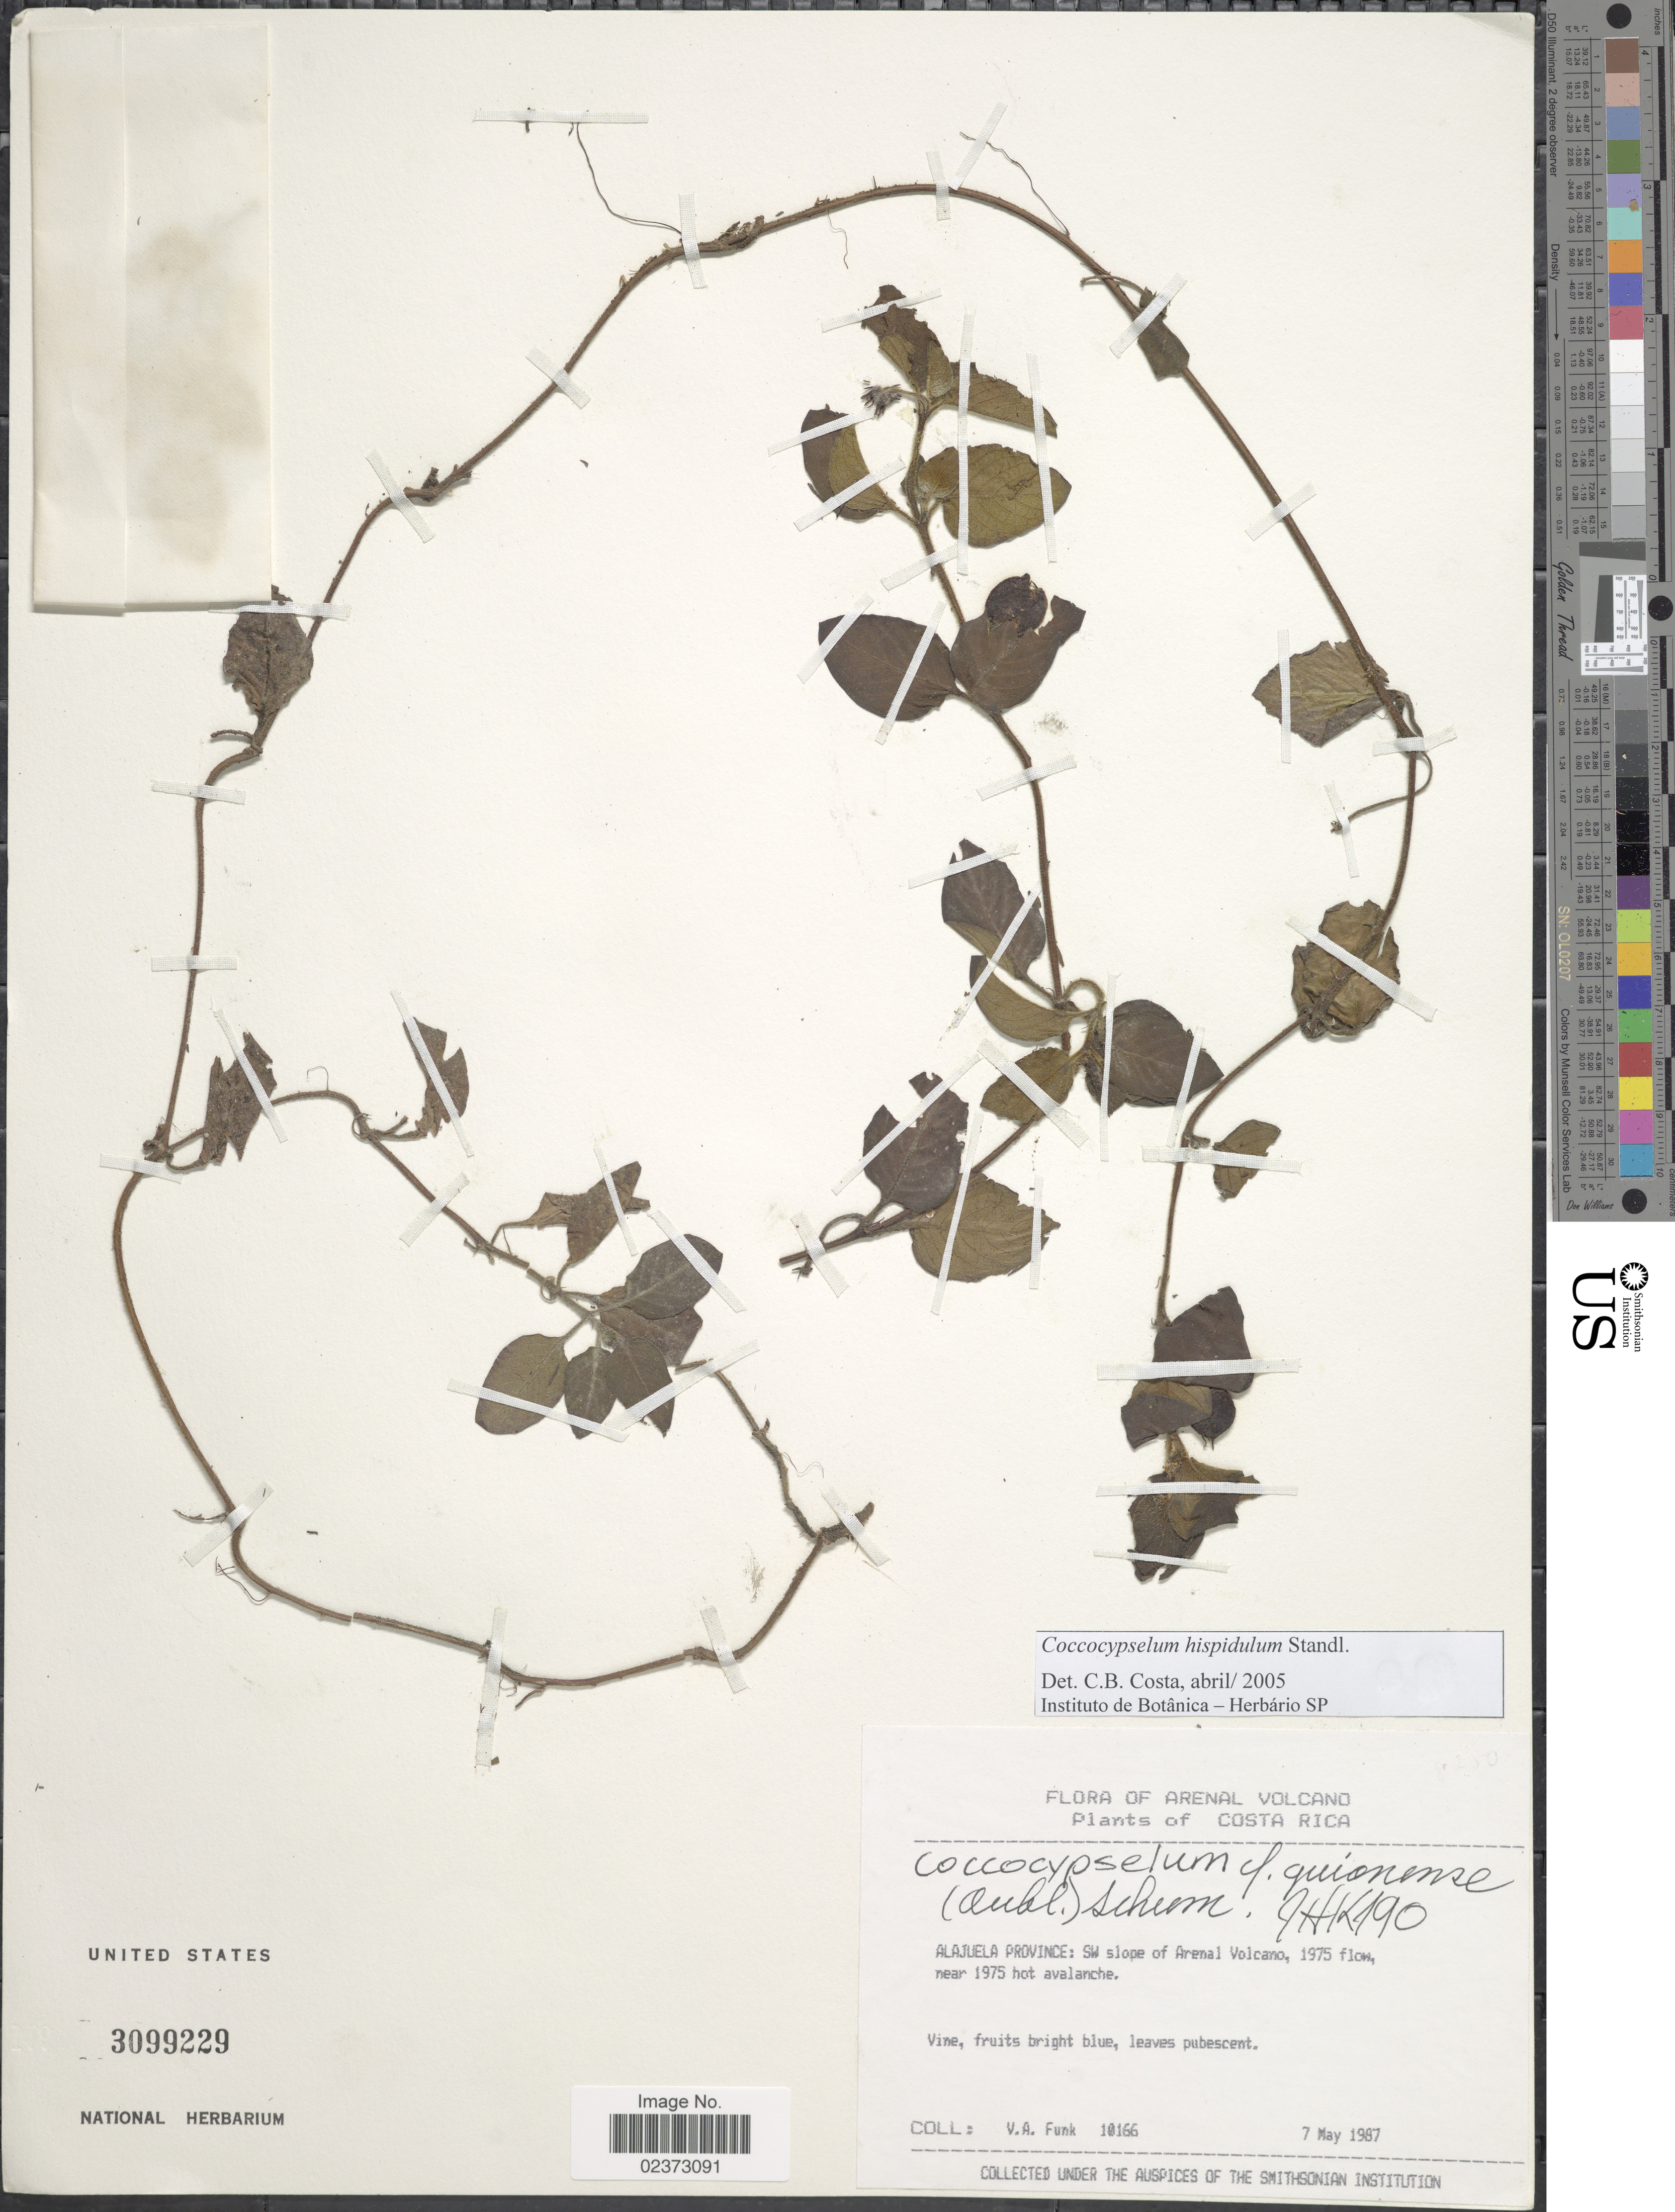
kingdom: Plantae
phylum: Tracheophyta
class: Magnoliopsida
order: Gentianales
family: Rubiaceae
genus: Coccocypselum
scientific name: Coccocypselum hispidulum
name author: (Standl.) Standl.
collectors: V. Funk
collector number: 10166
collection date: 1987-05-07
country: Costa Rica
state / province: Alajuela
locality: Alajuela Province: SW slope of Arenal Volcano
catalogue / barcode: US 3099229